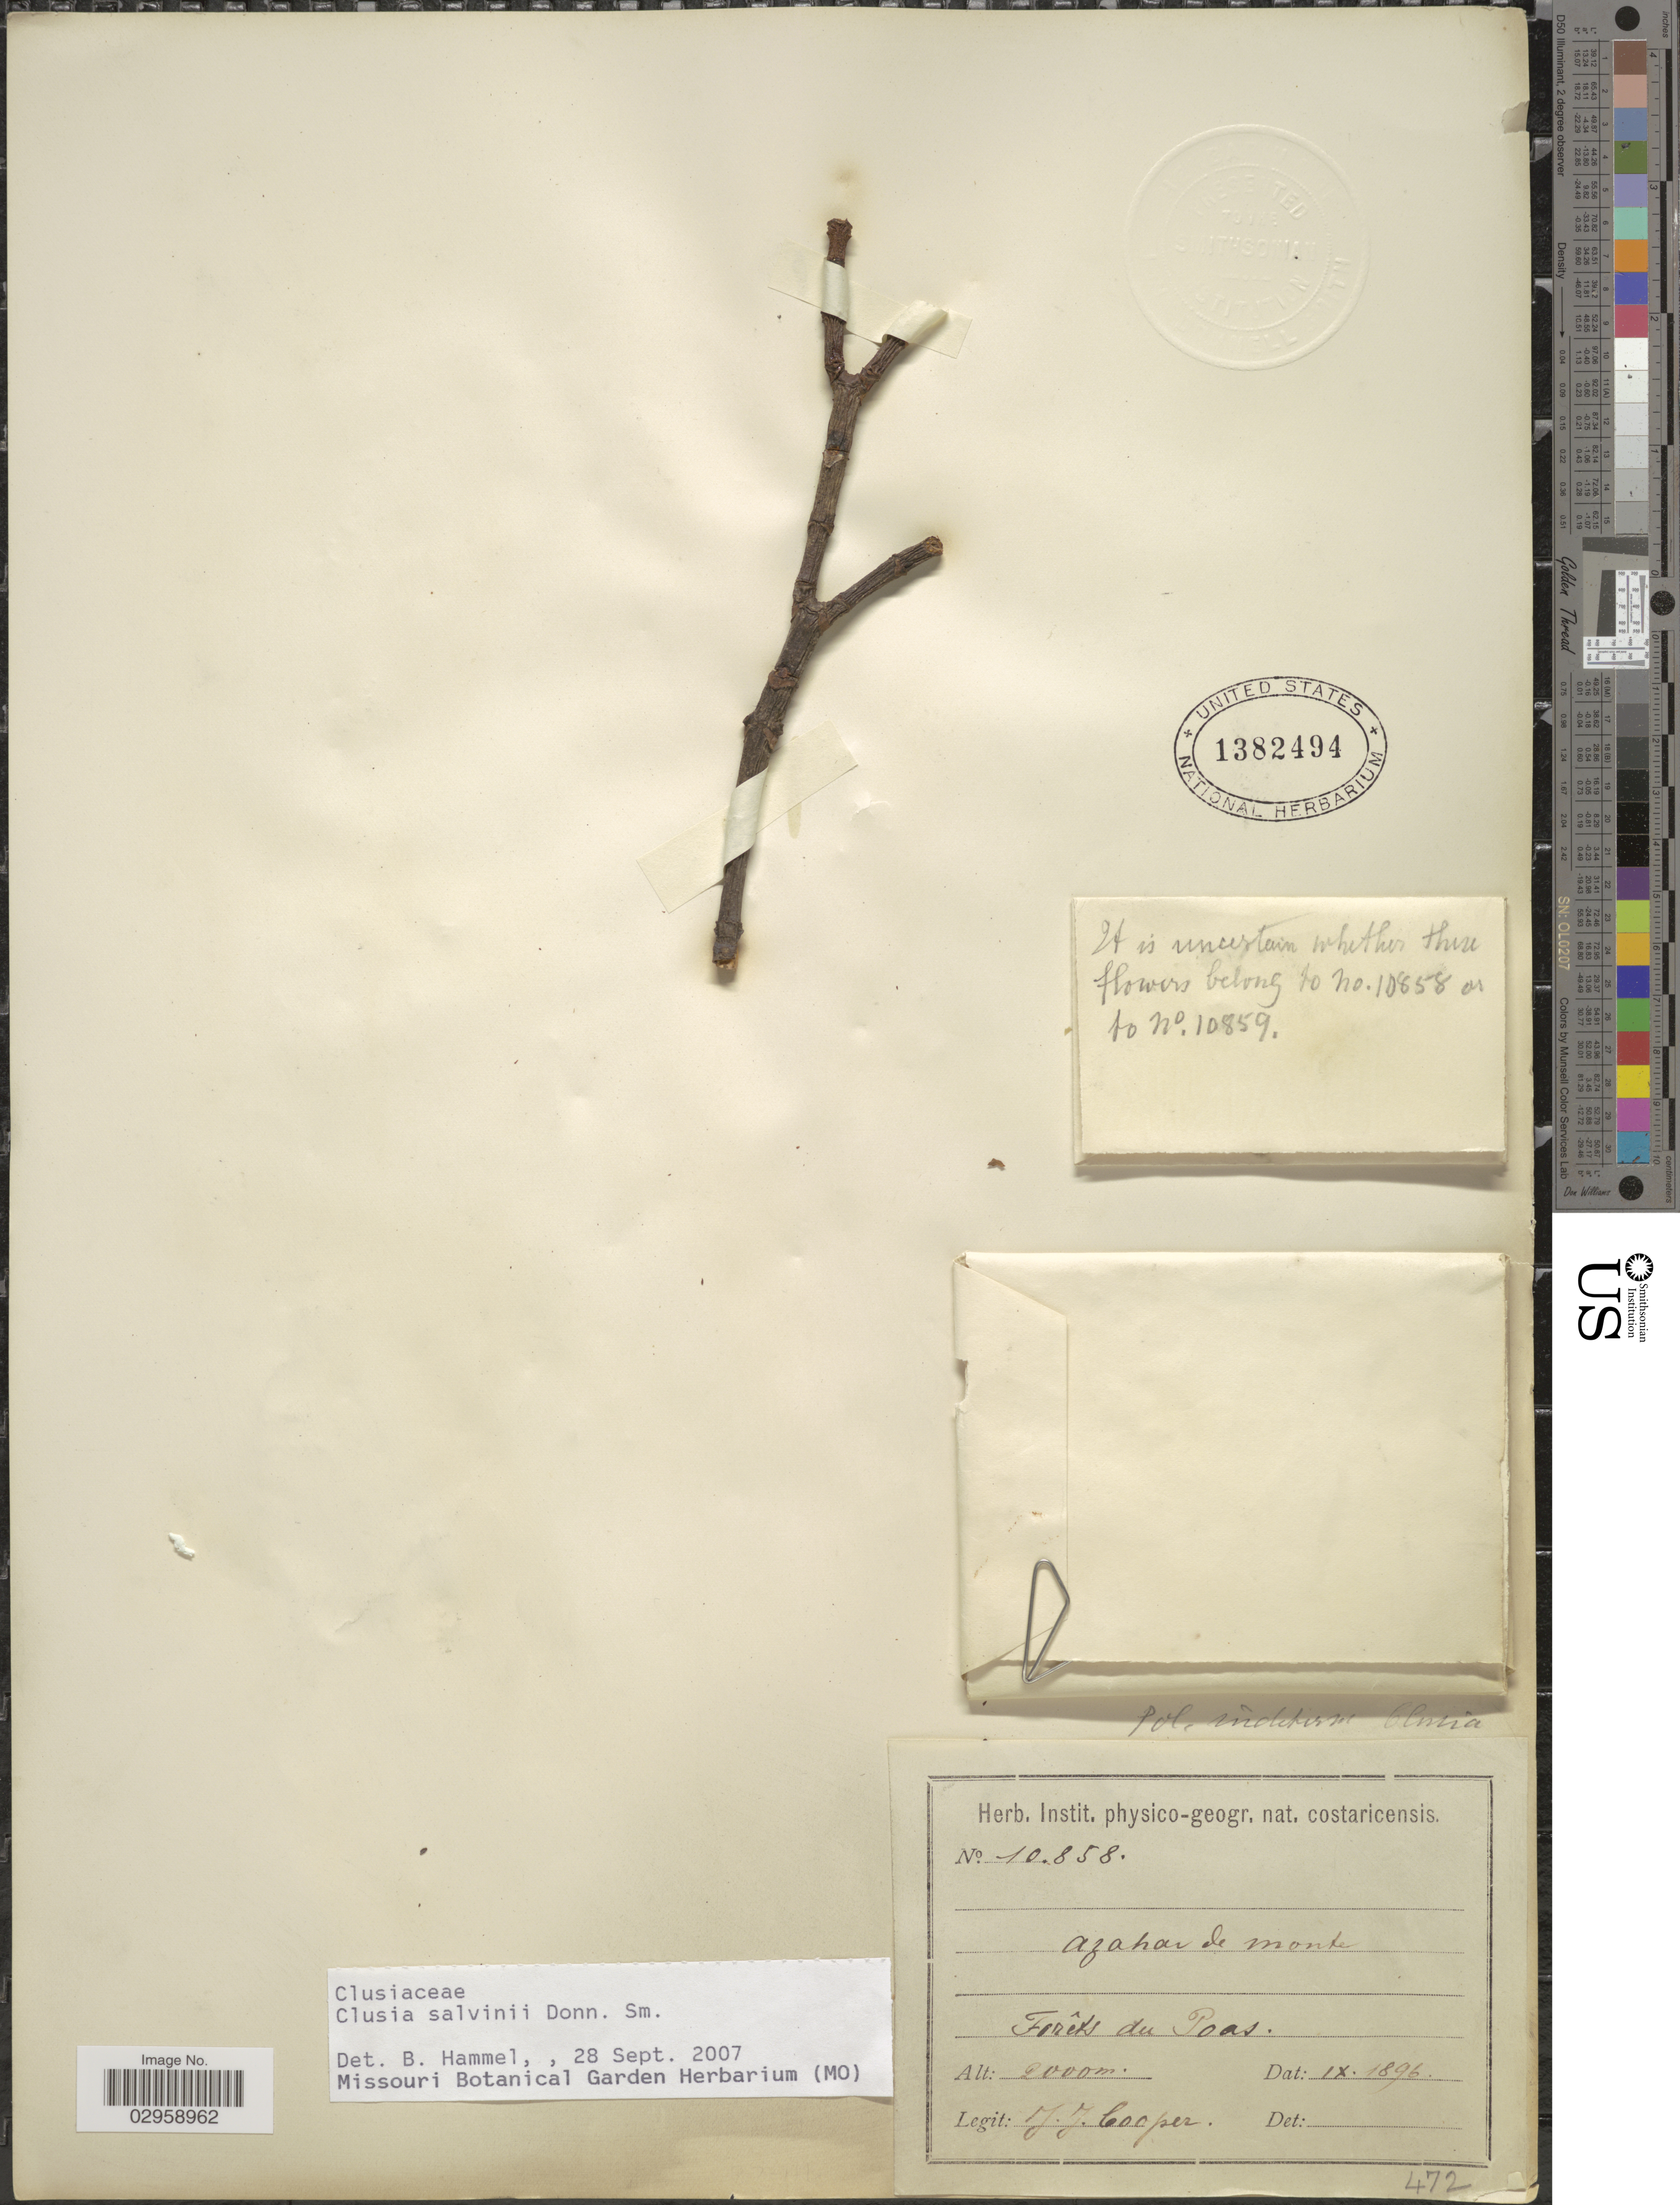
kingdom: Plantae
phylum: Tracheophyta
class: Magnoliopsida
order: Malpighiales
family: Clusiaceae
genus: Clusia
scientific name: Clusia salvinii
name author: Donn. Sm.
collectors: J. J. Cooper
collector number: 10858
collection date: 1896-09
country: Costa Rica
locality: Forêts du Poas.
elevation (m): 2000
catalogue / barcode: US 1382494